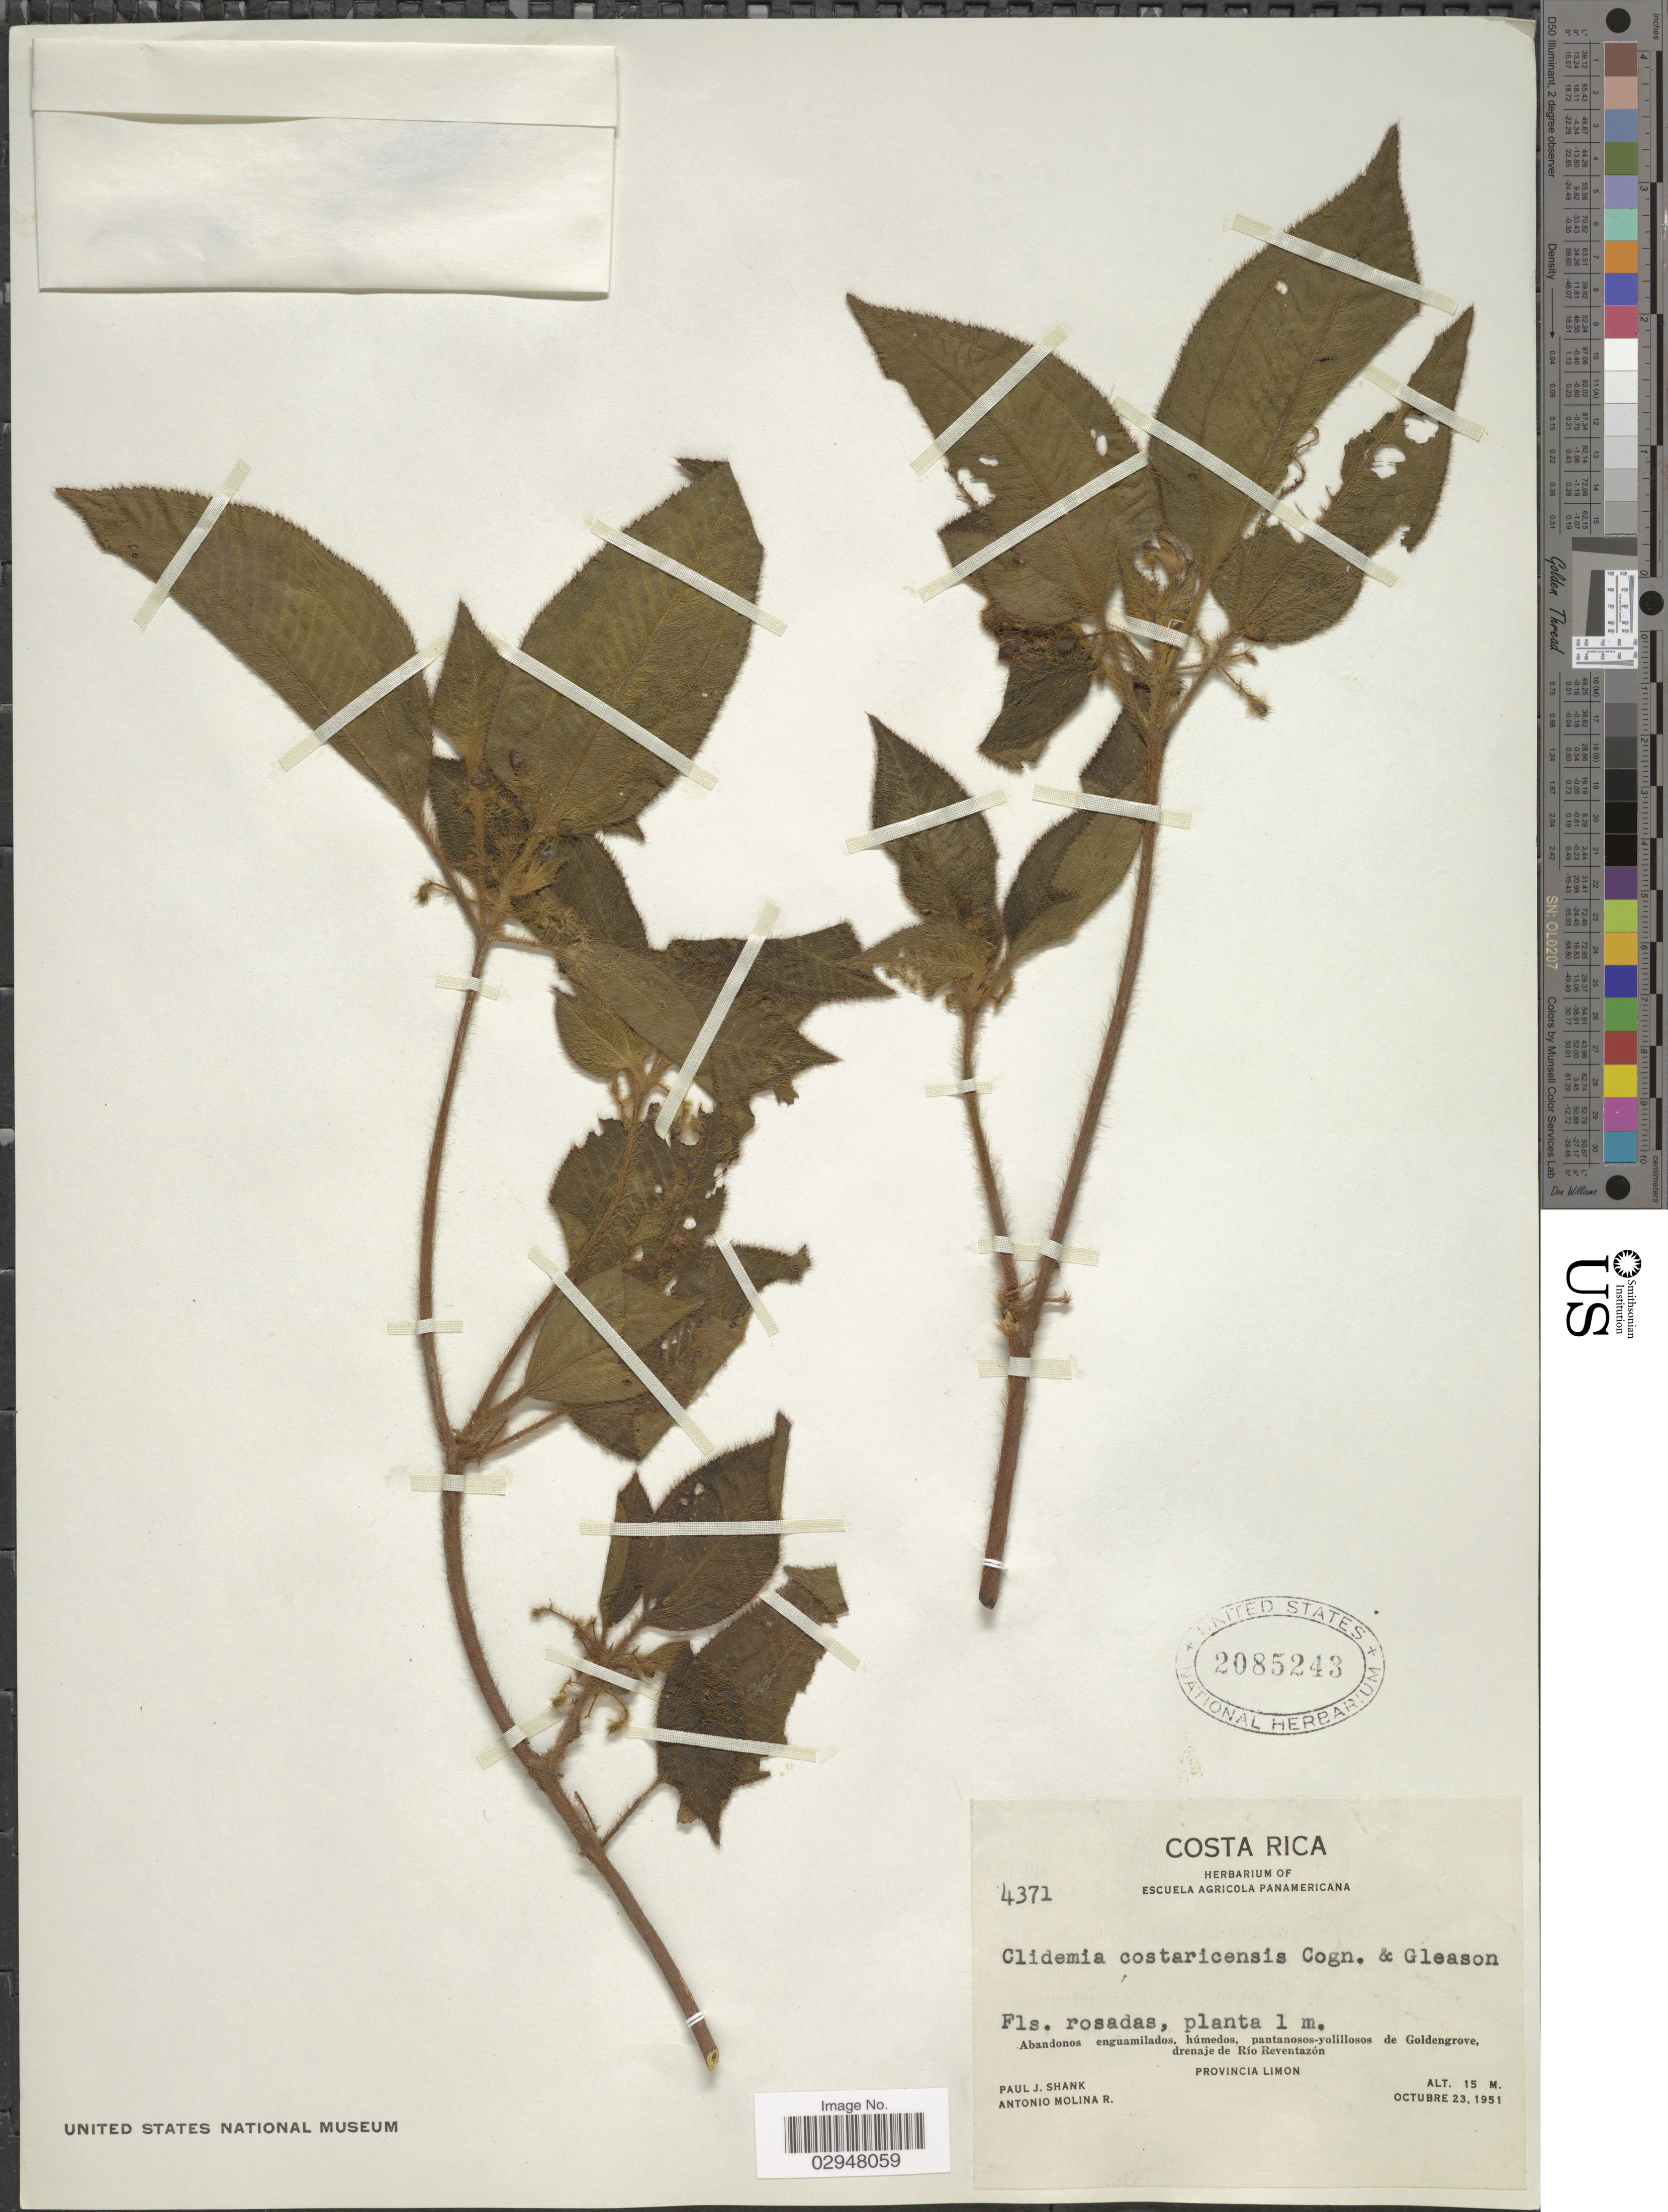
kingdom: Plantae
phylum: Tracheophyta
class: Magnoliopsida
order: Myrtales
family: Melastomataceae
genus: Clidemia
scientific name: Clidemia petiolaris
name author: (Schltdl. & Cham.) Schltdl. ex Triana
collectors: P. J. Shank & A. Molina R.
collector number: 4371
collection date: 1951-10-23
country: Costa Rica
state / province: Limón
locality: Abandonos eguamilados, húmedos, pantanosos-yolillosos de Goldengrove, drenaje de Río Reventazón.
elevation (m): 15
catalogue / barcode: US 2085243